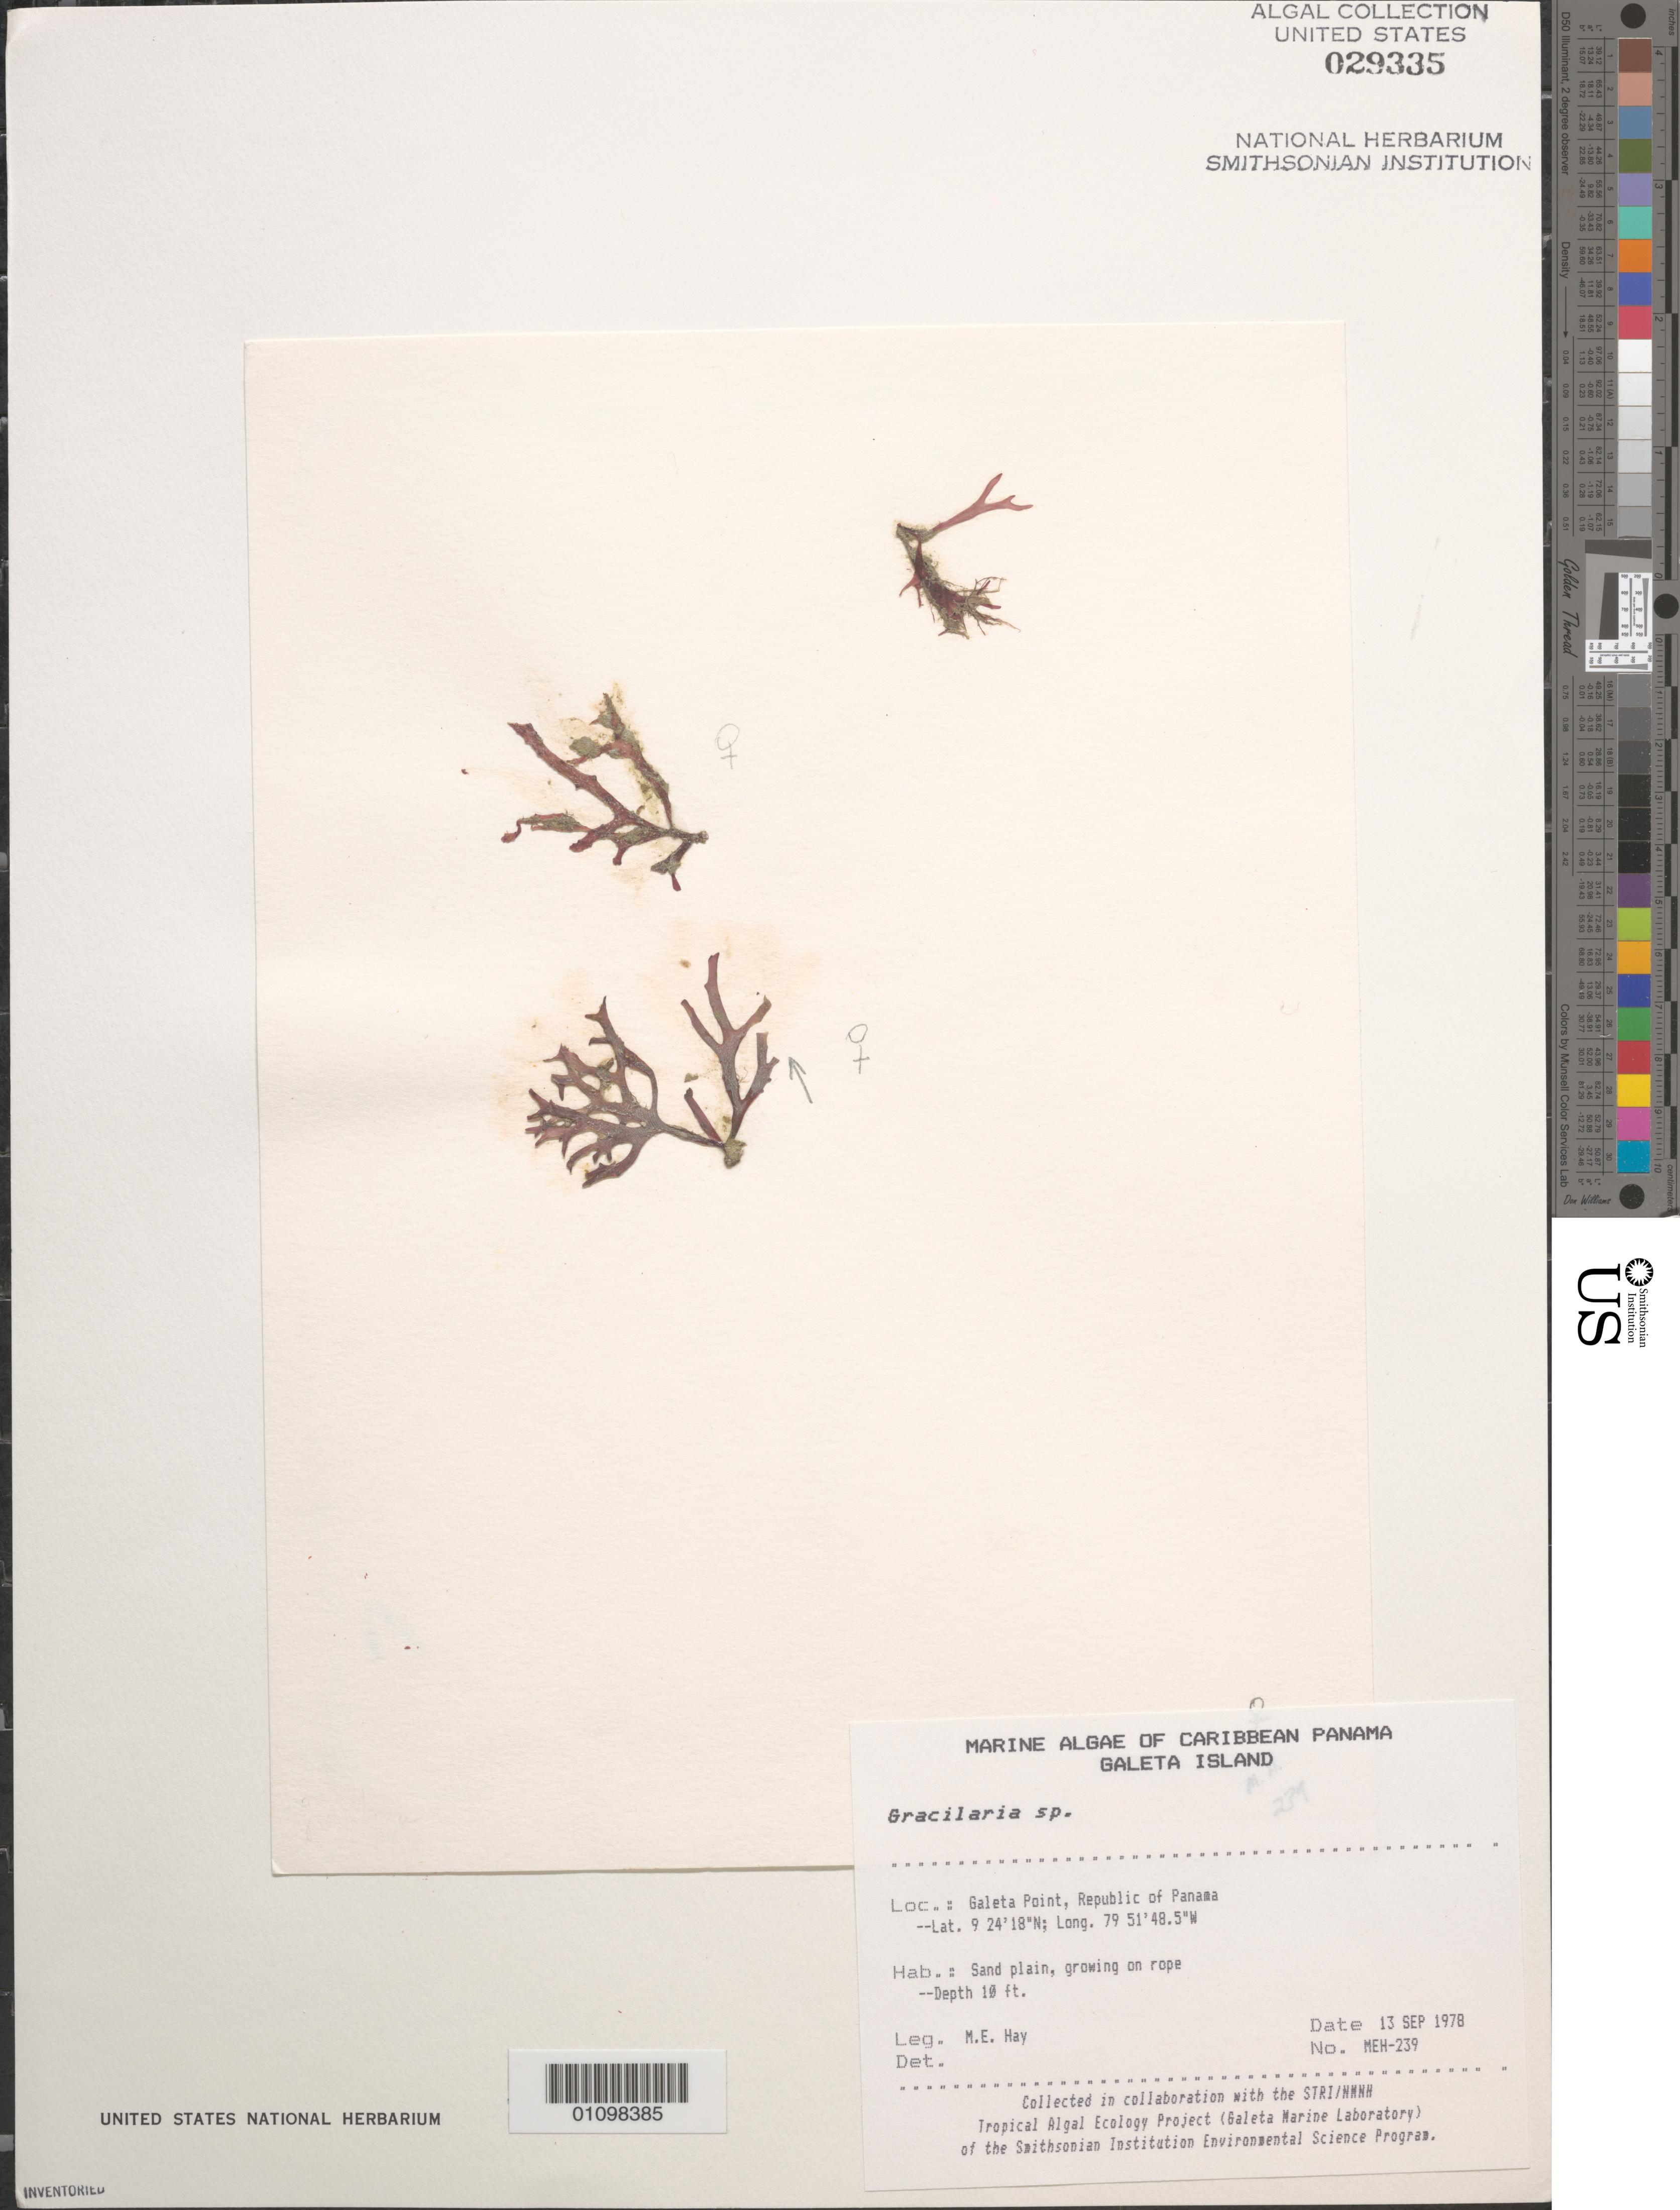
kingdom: Plantae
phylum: Rhodophyta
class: Florideophyceae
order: Gracilariales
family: Gracilariaceae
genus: Gracilaria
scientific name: Gracilaria sp.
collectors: M. E. Hay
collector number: MEH-239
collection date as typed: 13 Sep 1978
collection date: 1978-09-13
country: Panama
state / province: Colón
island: Galeta Island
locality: Galeta Point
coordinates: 9 24'18"N, 79 51'48.5"W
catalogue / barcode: US 29335